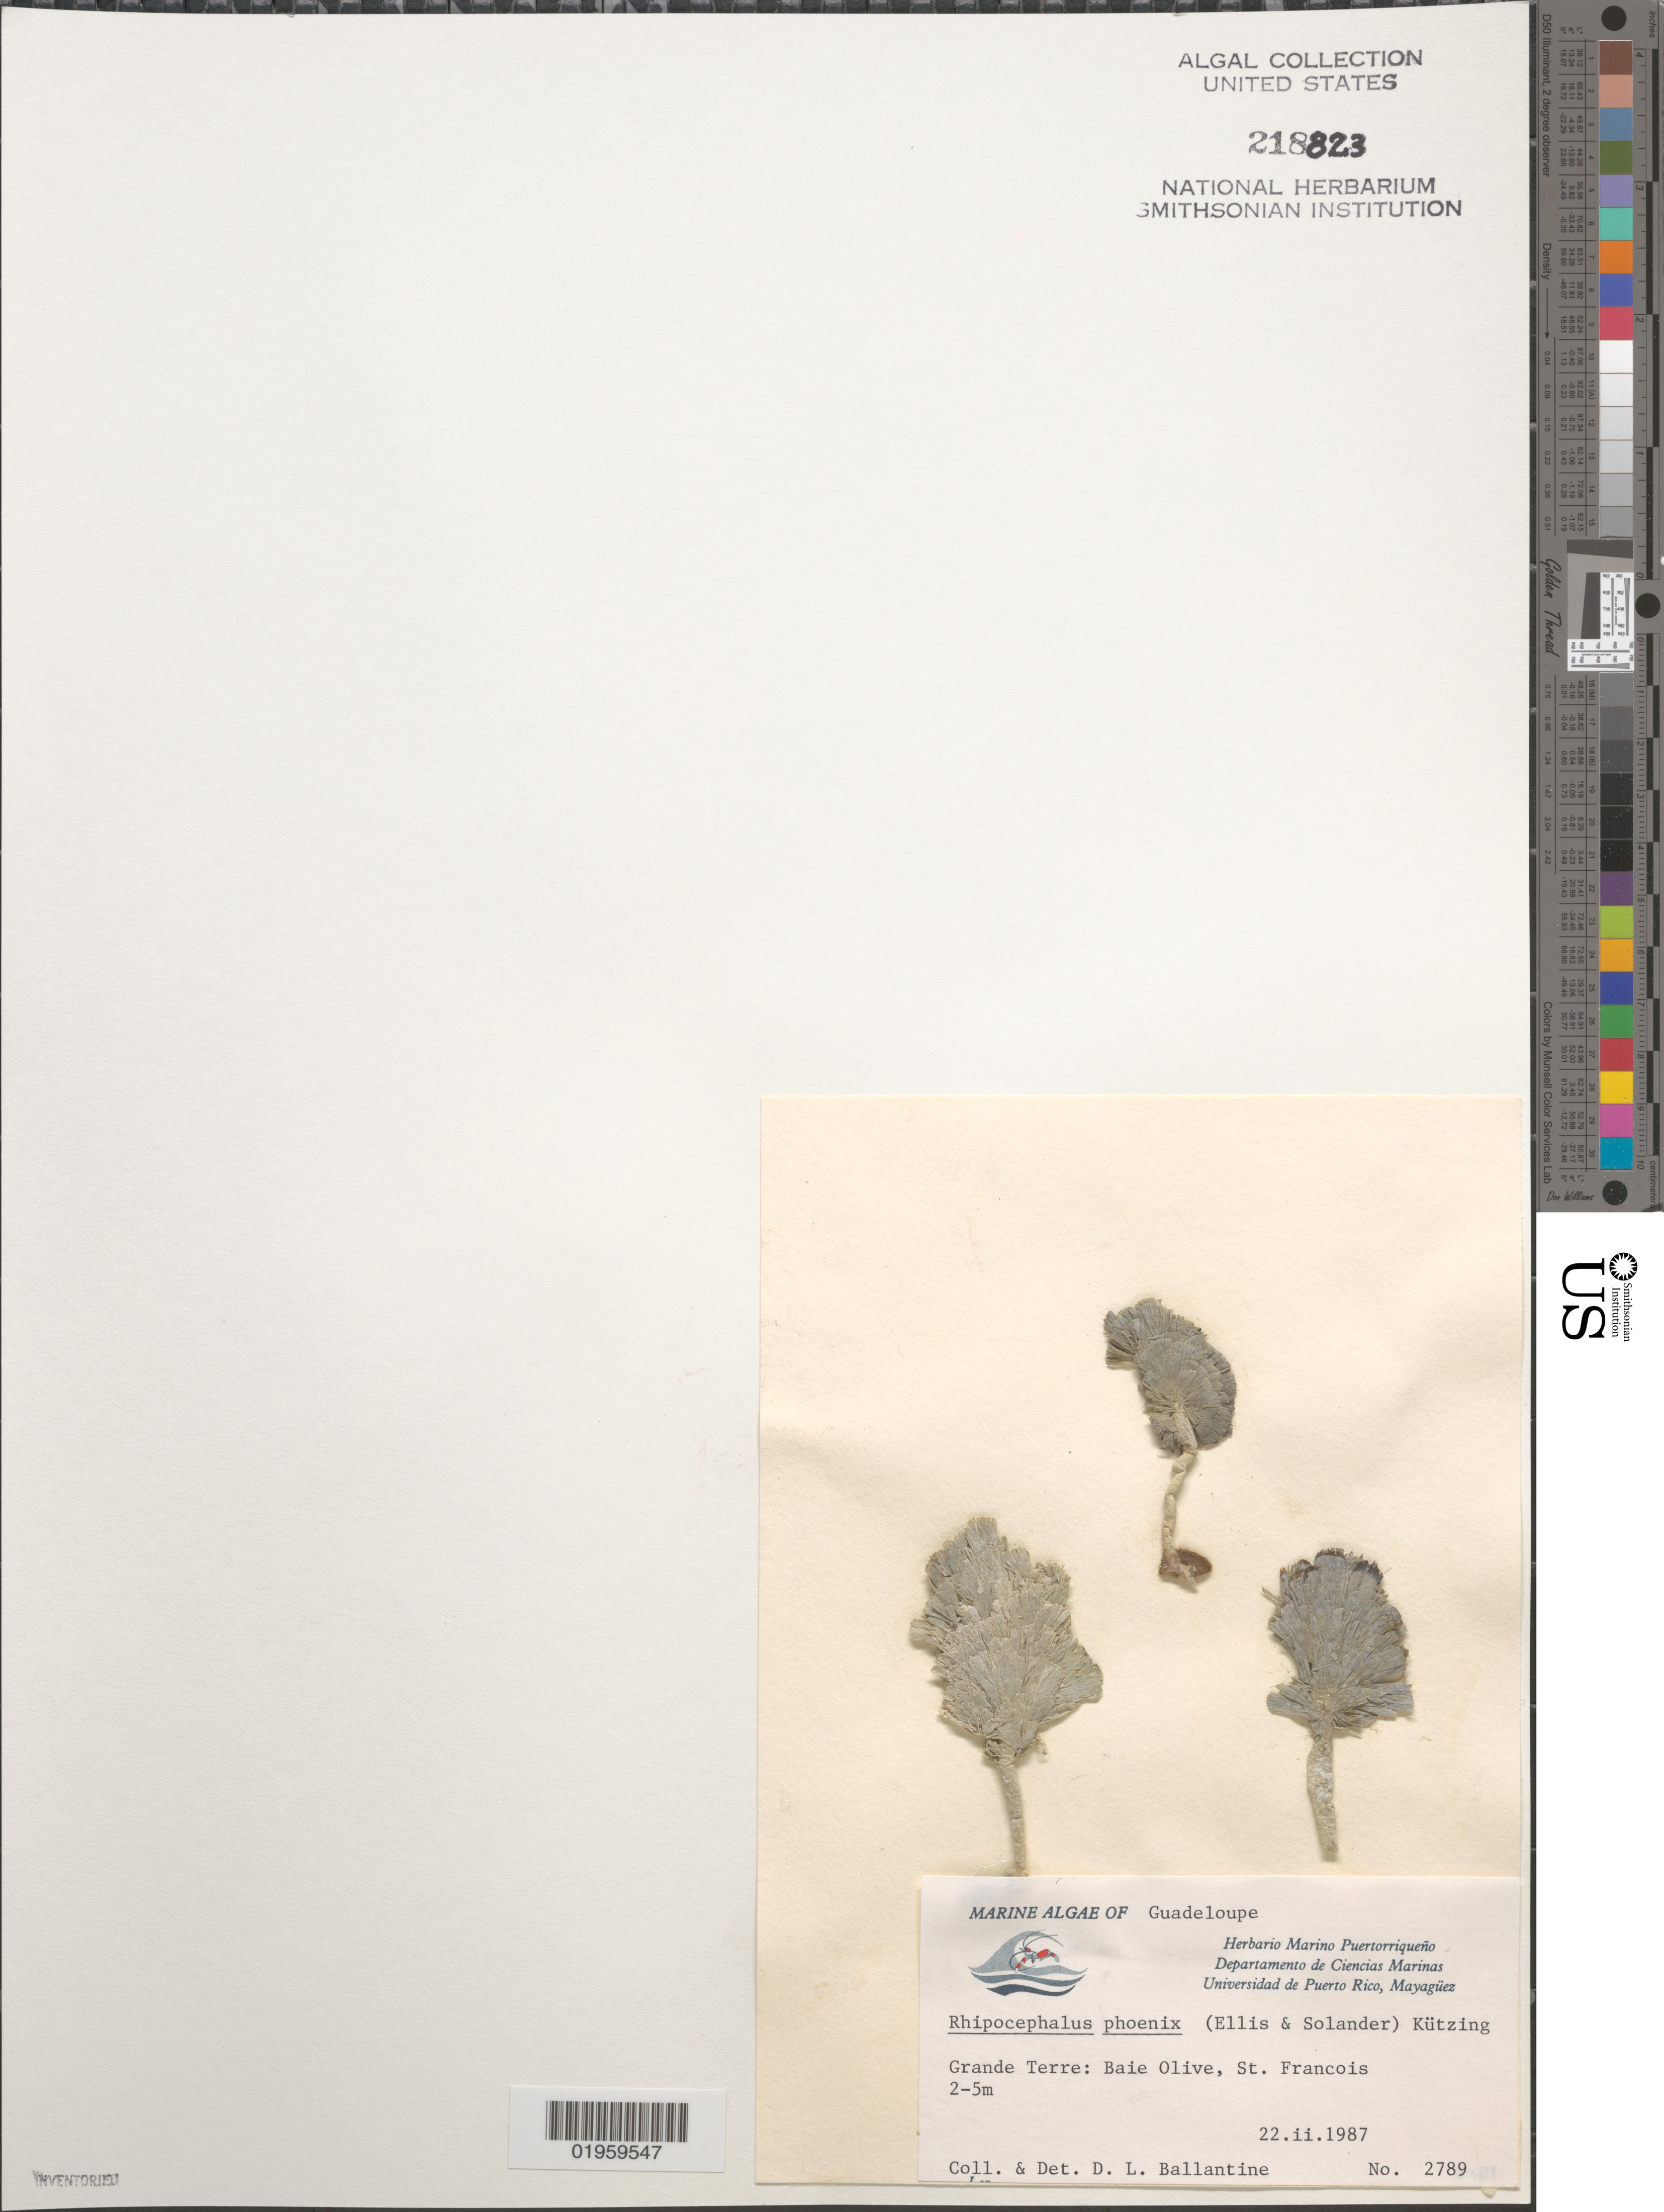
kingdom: Plantae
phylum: Chlorophyta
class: Ulvophyceae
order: Bryopsidales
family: Udoteaceae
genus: Rhipocephalus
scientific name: Rhipocephalus phoenix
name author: (J. Ellis & Sol.) Kütz.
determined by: Ballantine, D. L.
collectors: D.L. Ballantine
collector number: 2789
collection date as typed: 22 Feb 1987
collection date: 1987-02-22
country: Guadeloupe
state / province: Grande-Terre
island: Grande Terre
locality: Baie Olive, St. Francois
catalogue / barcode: US 218823